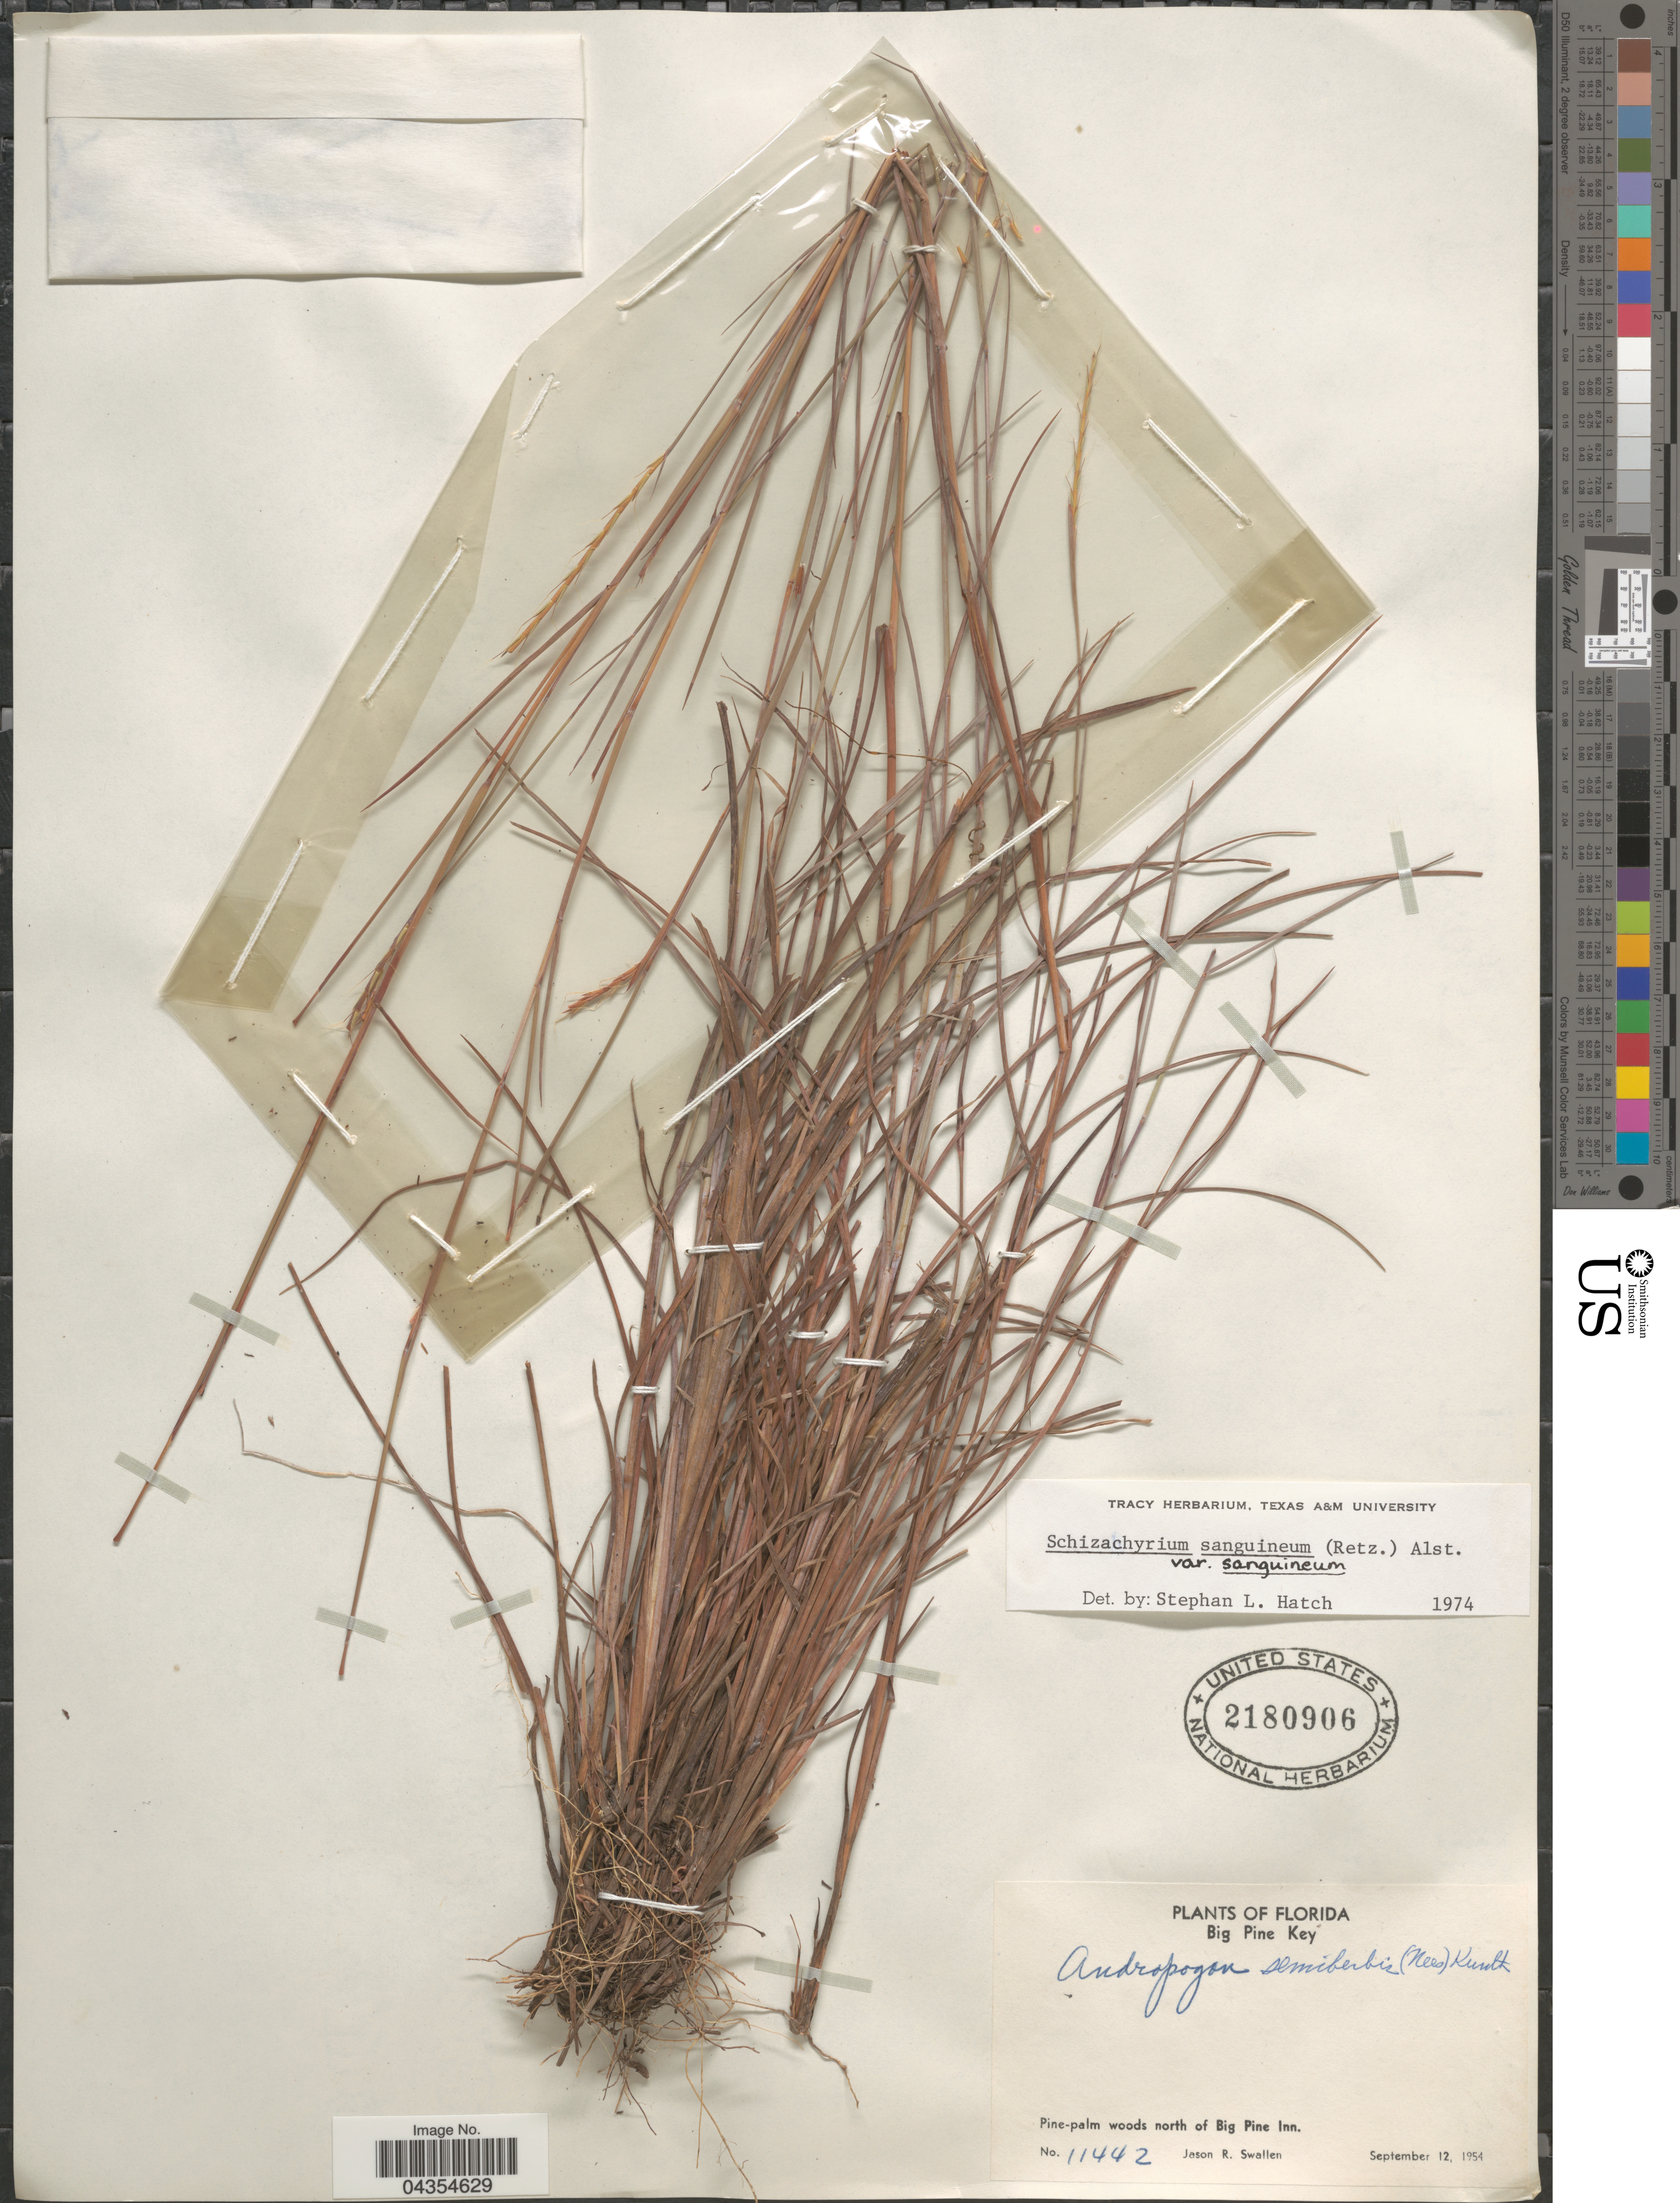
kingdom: Plantae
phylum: Tracheophyta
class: Liliopsida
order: Poales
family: Poaceae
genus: Schizachyrium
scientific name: Schizachyrium sanguineum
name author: (Retz.) Alston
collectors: J. R. Swallen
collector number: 11442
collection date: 1954-09-12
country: United States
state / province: Florida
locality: Big Pine Key. Pine-palm woods north of Big Pine Inn.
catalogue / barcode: US 2180906